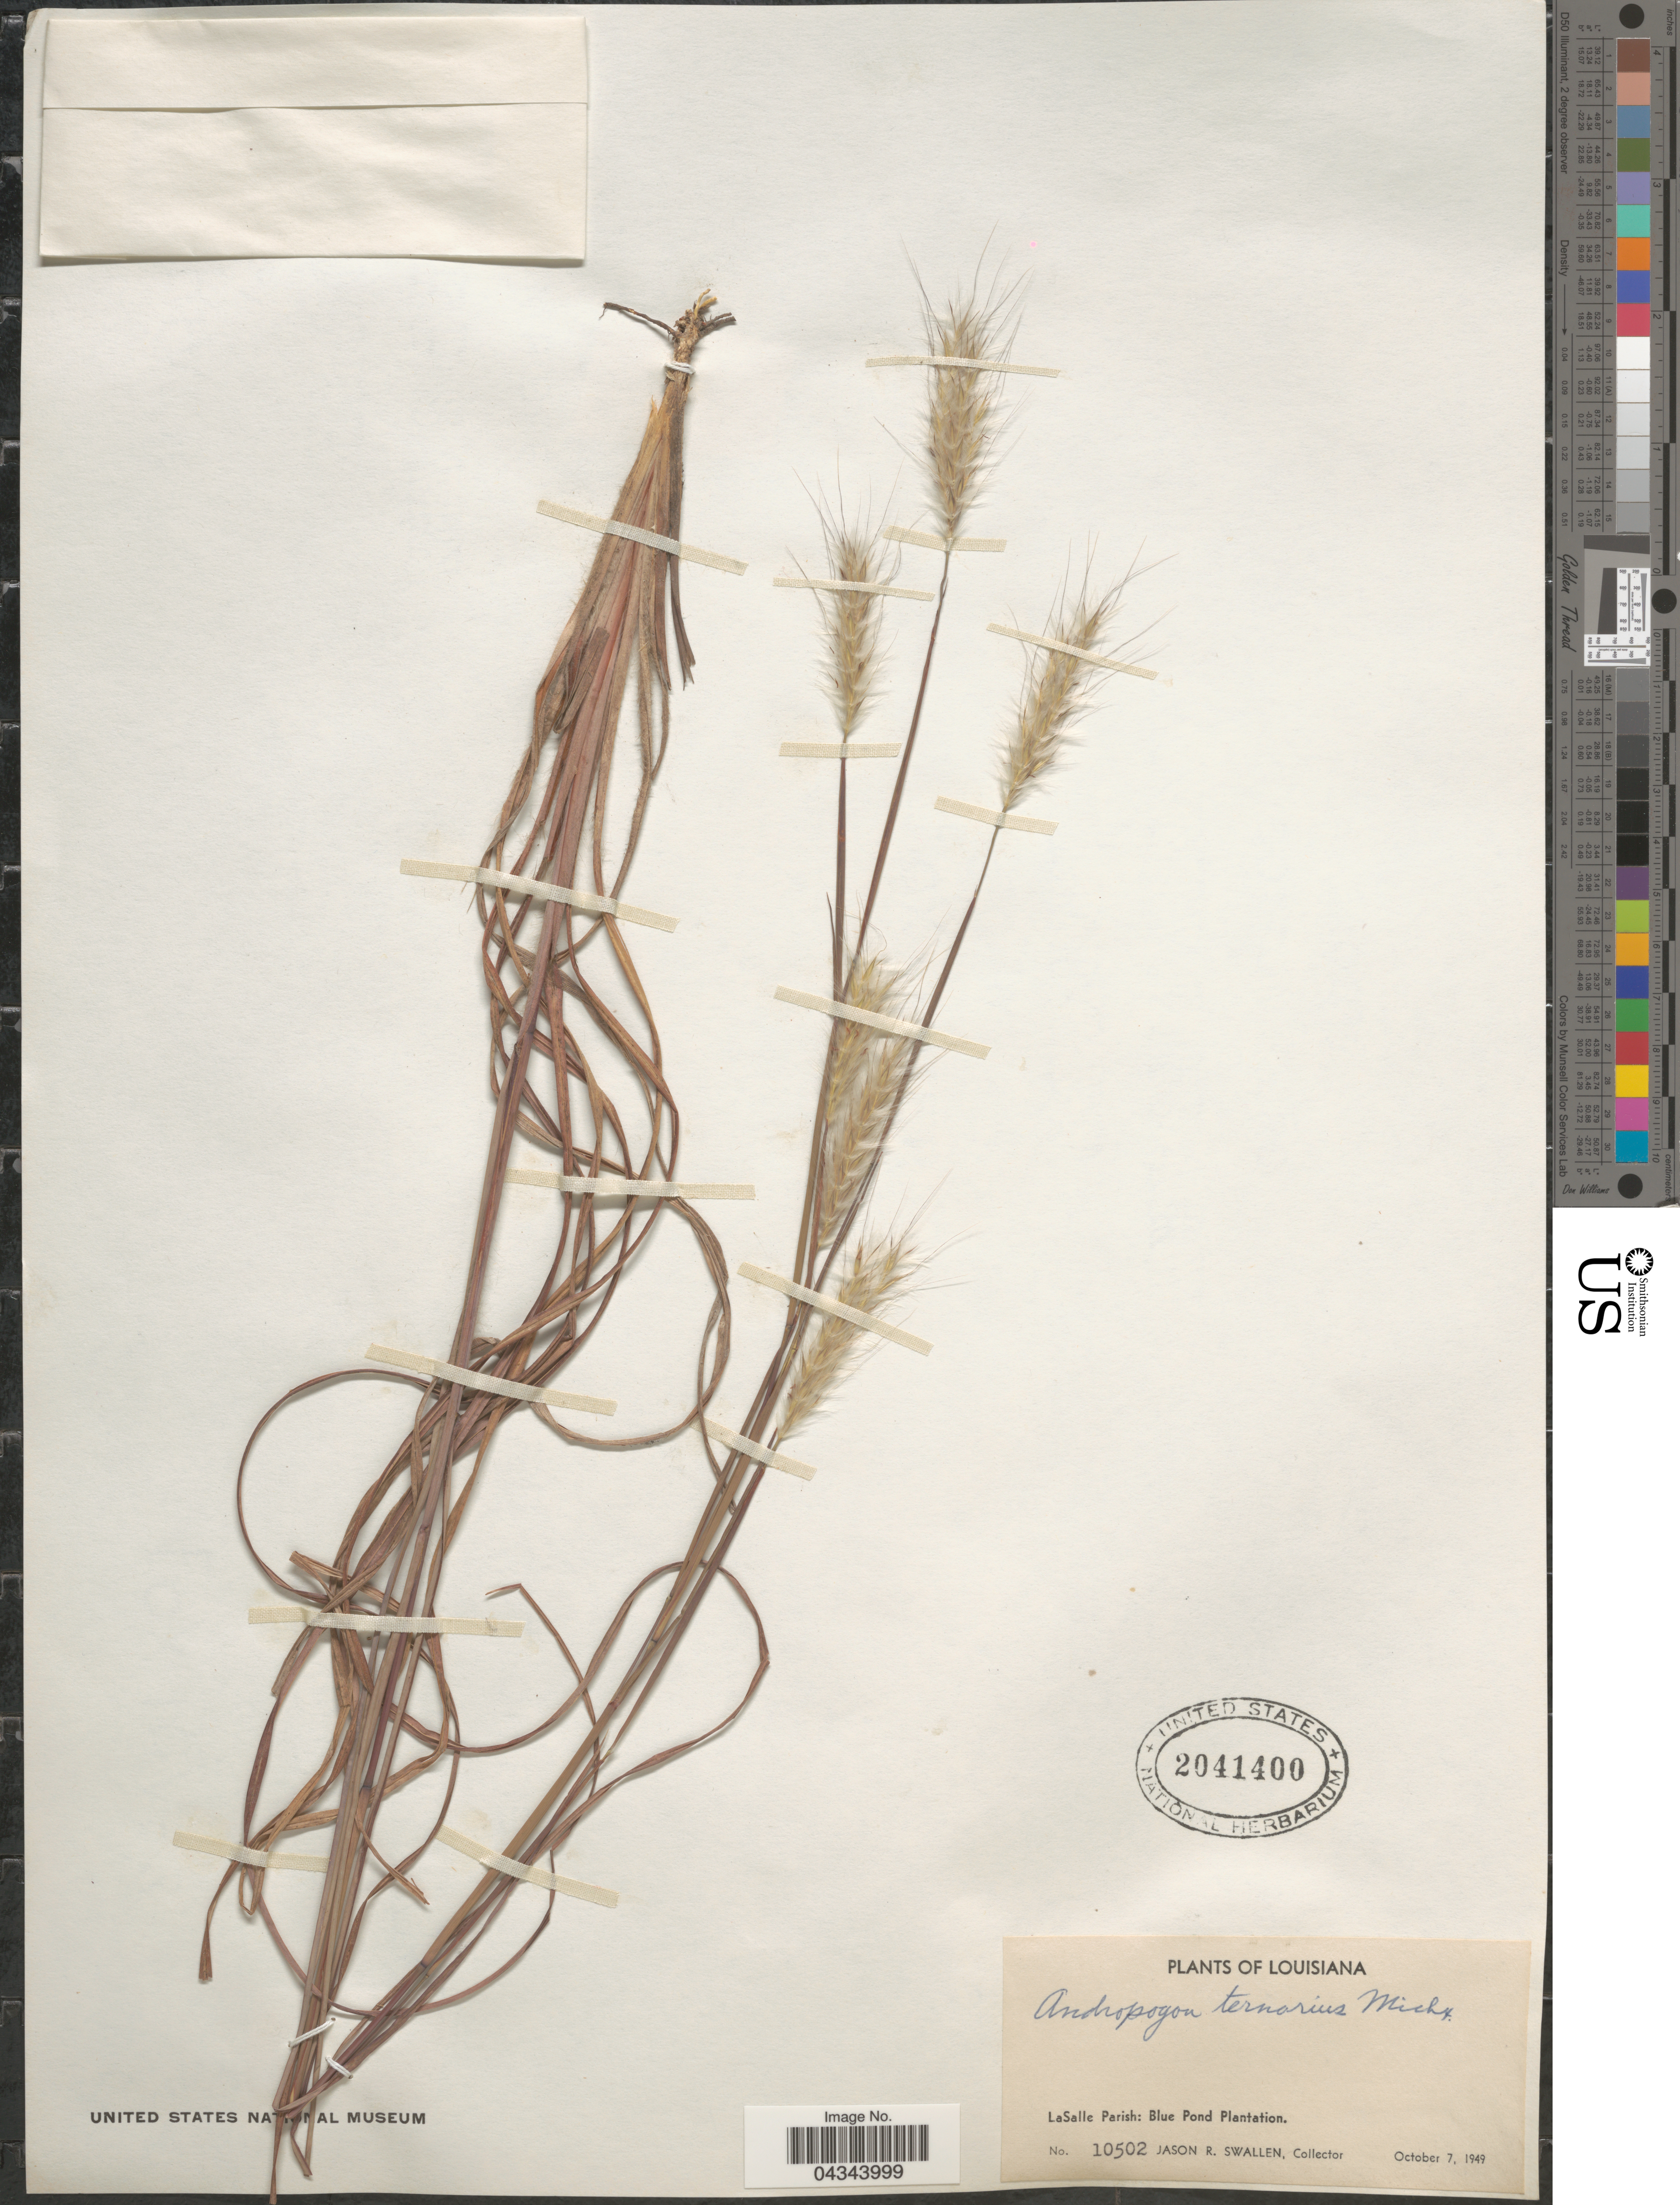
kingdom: Plantae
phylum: Tracheophyta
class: Liliopsida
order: Poales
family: Poaceae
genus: Andropogon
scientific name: Andropogon ternarius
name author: Michx.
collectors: J. R. Swallen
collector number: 10502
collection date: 1949-10-07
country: United States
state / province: Louisiana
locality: LaSalle Parish: Blue Pond Plantation.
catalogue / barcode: US 2041400